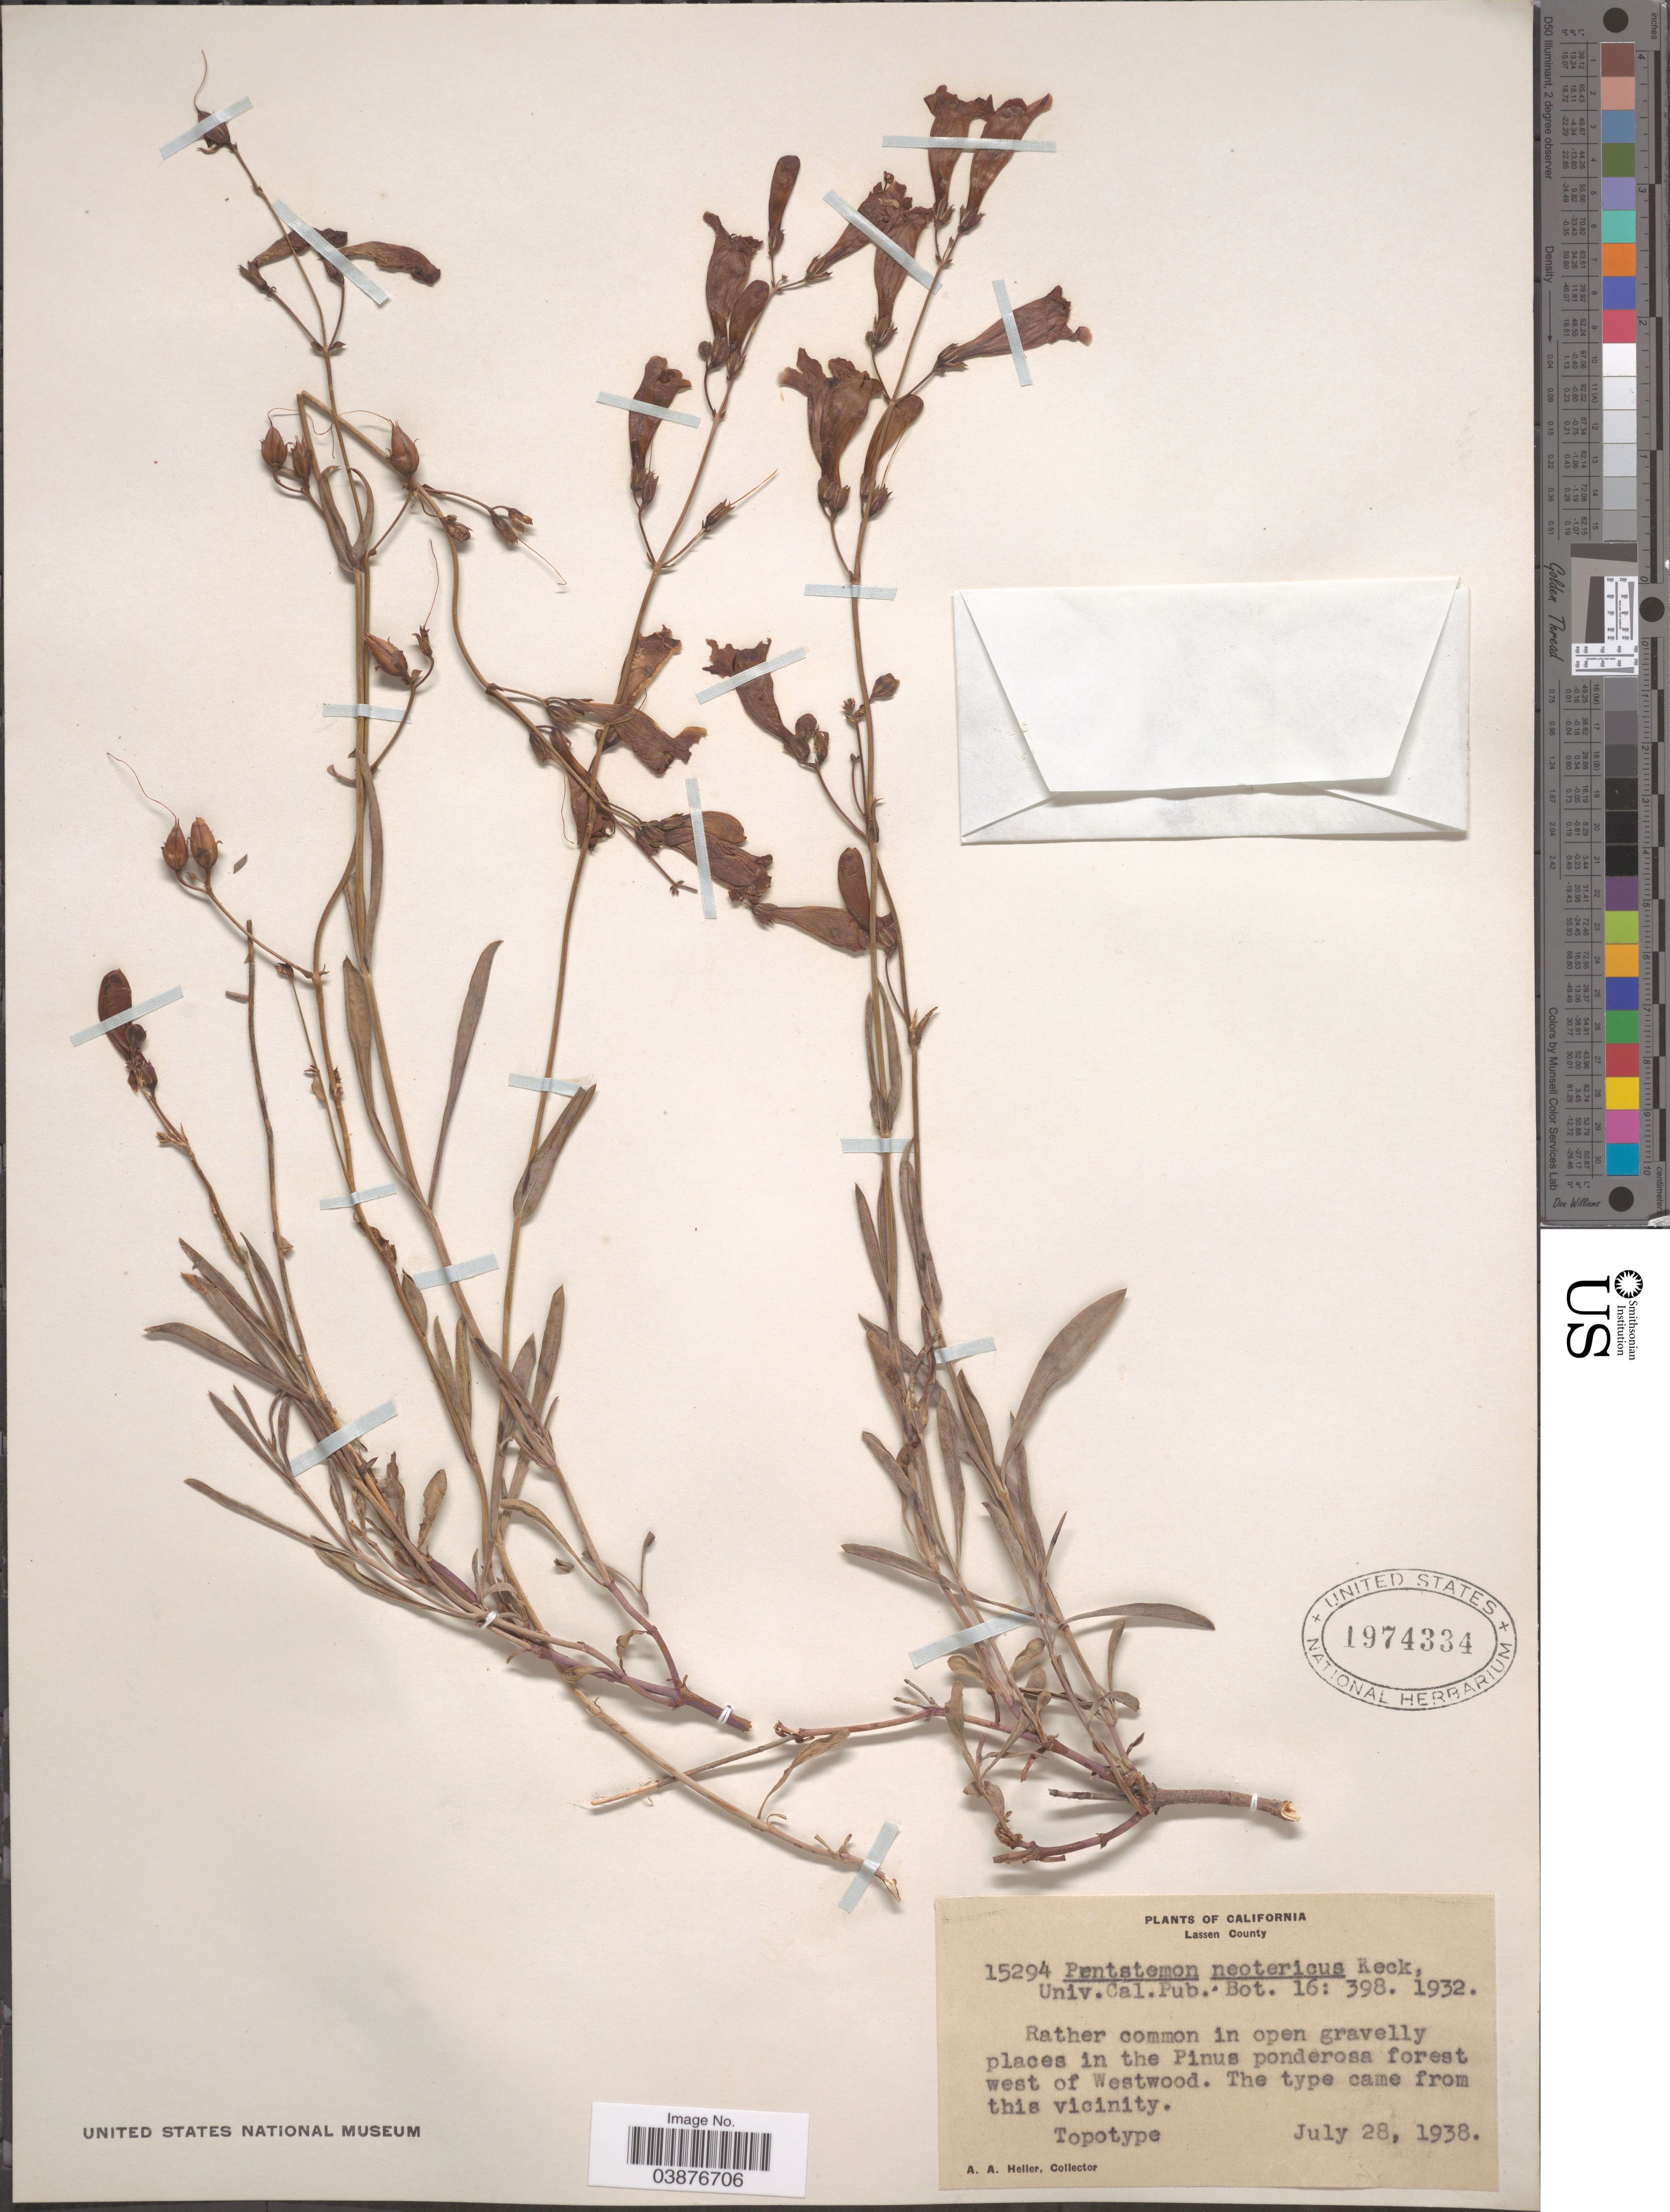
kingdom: Plantae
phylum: Tracheophyta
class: Magnoliopsida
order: Lamiales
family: Plantaginaceae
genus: Penstemon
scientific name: Penstemon neotericus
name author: D.D. Keck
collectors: A. A. Heller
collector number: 15294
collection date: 1938-07-28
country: United States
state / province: California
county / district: Lassen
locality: Lassen County. West of Westwood.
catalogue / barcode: US 1974334